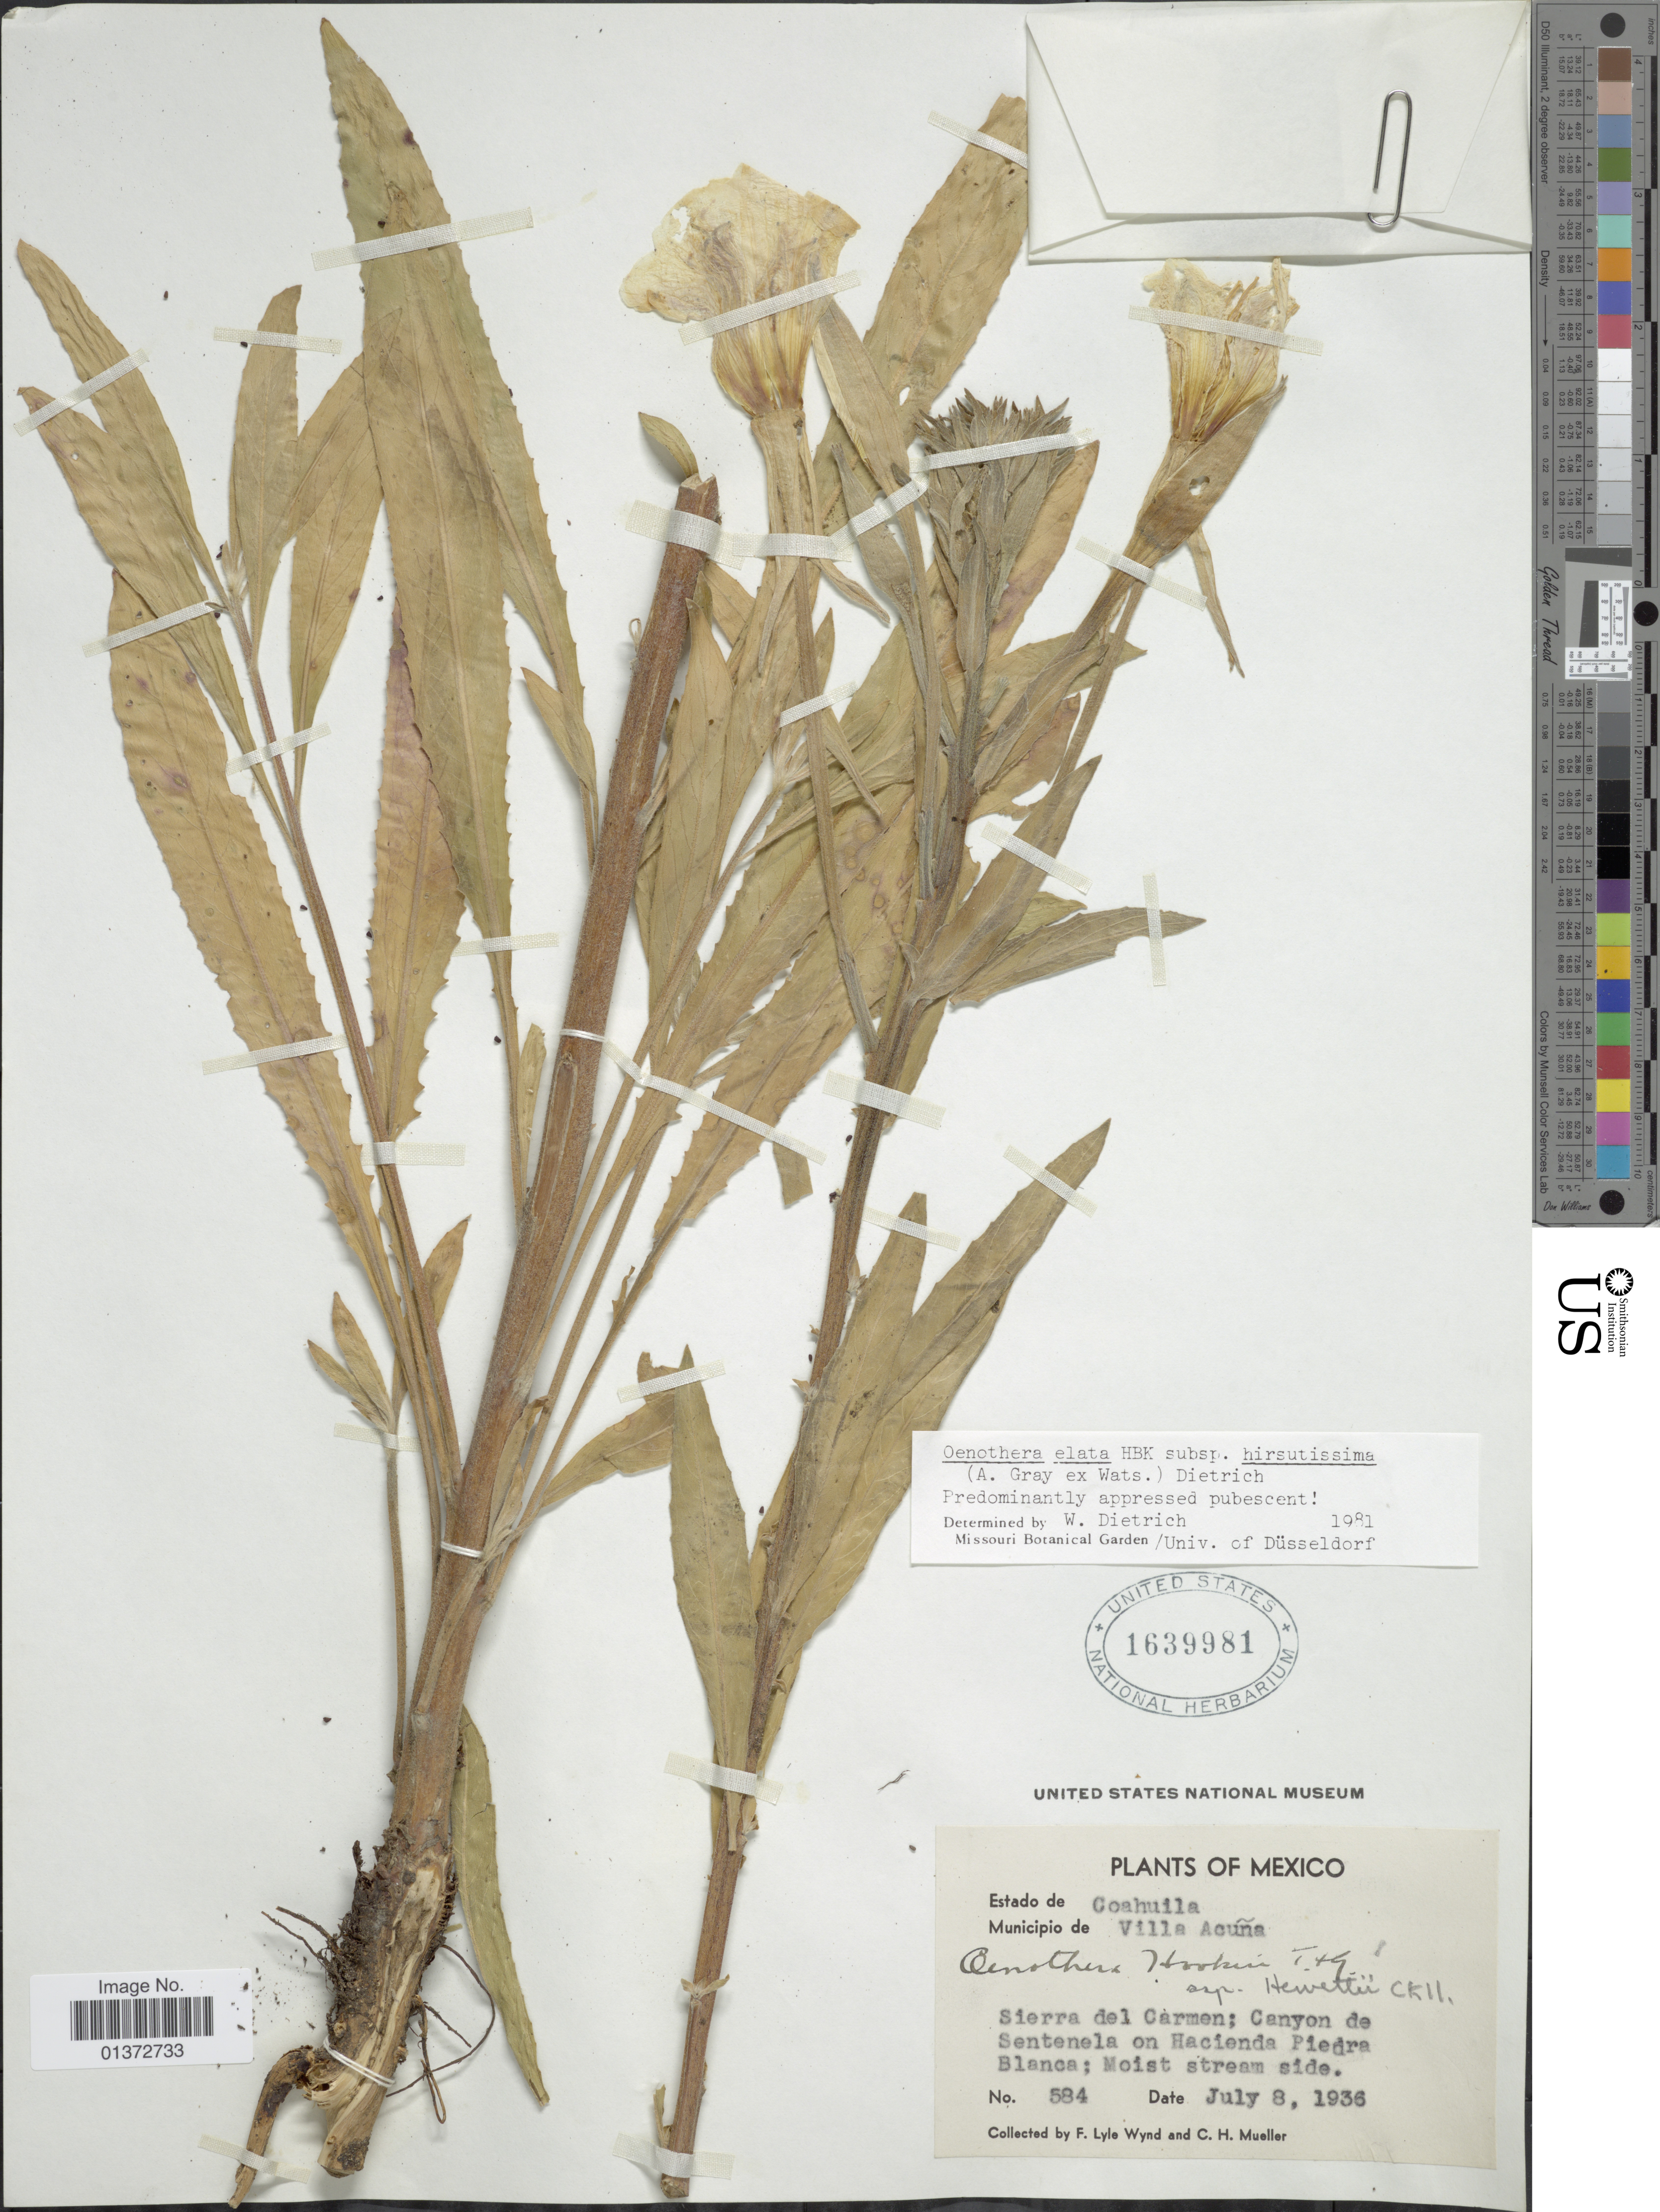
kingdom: Plantae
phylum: Tracheophyta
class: Magnoliopsida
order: Myrtales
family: Onagraceae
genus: Oenothera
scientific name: Oenothera elata subsp. hirsutissima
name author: (A. Gray ex S. Watson) W. Dietr.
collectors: F. L. Wynd & C. H. Mueller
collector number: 584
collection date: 1936-07-08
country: Mexico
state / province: Coahuila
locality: Municipio de Villa Acuña, Sierra del Carmen; Canyon de Sentenela on Hacienda Piedra Blanca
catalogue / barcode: US 1639981